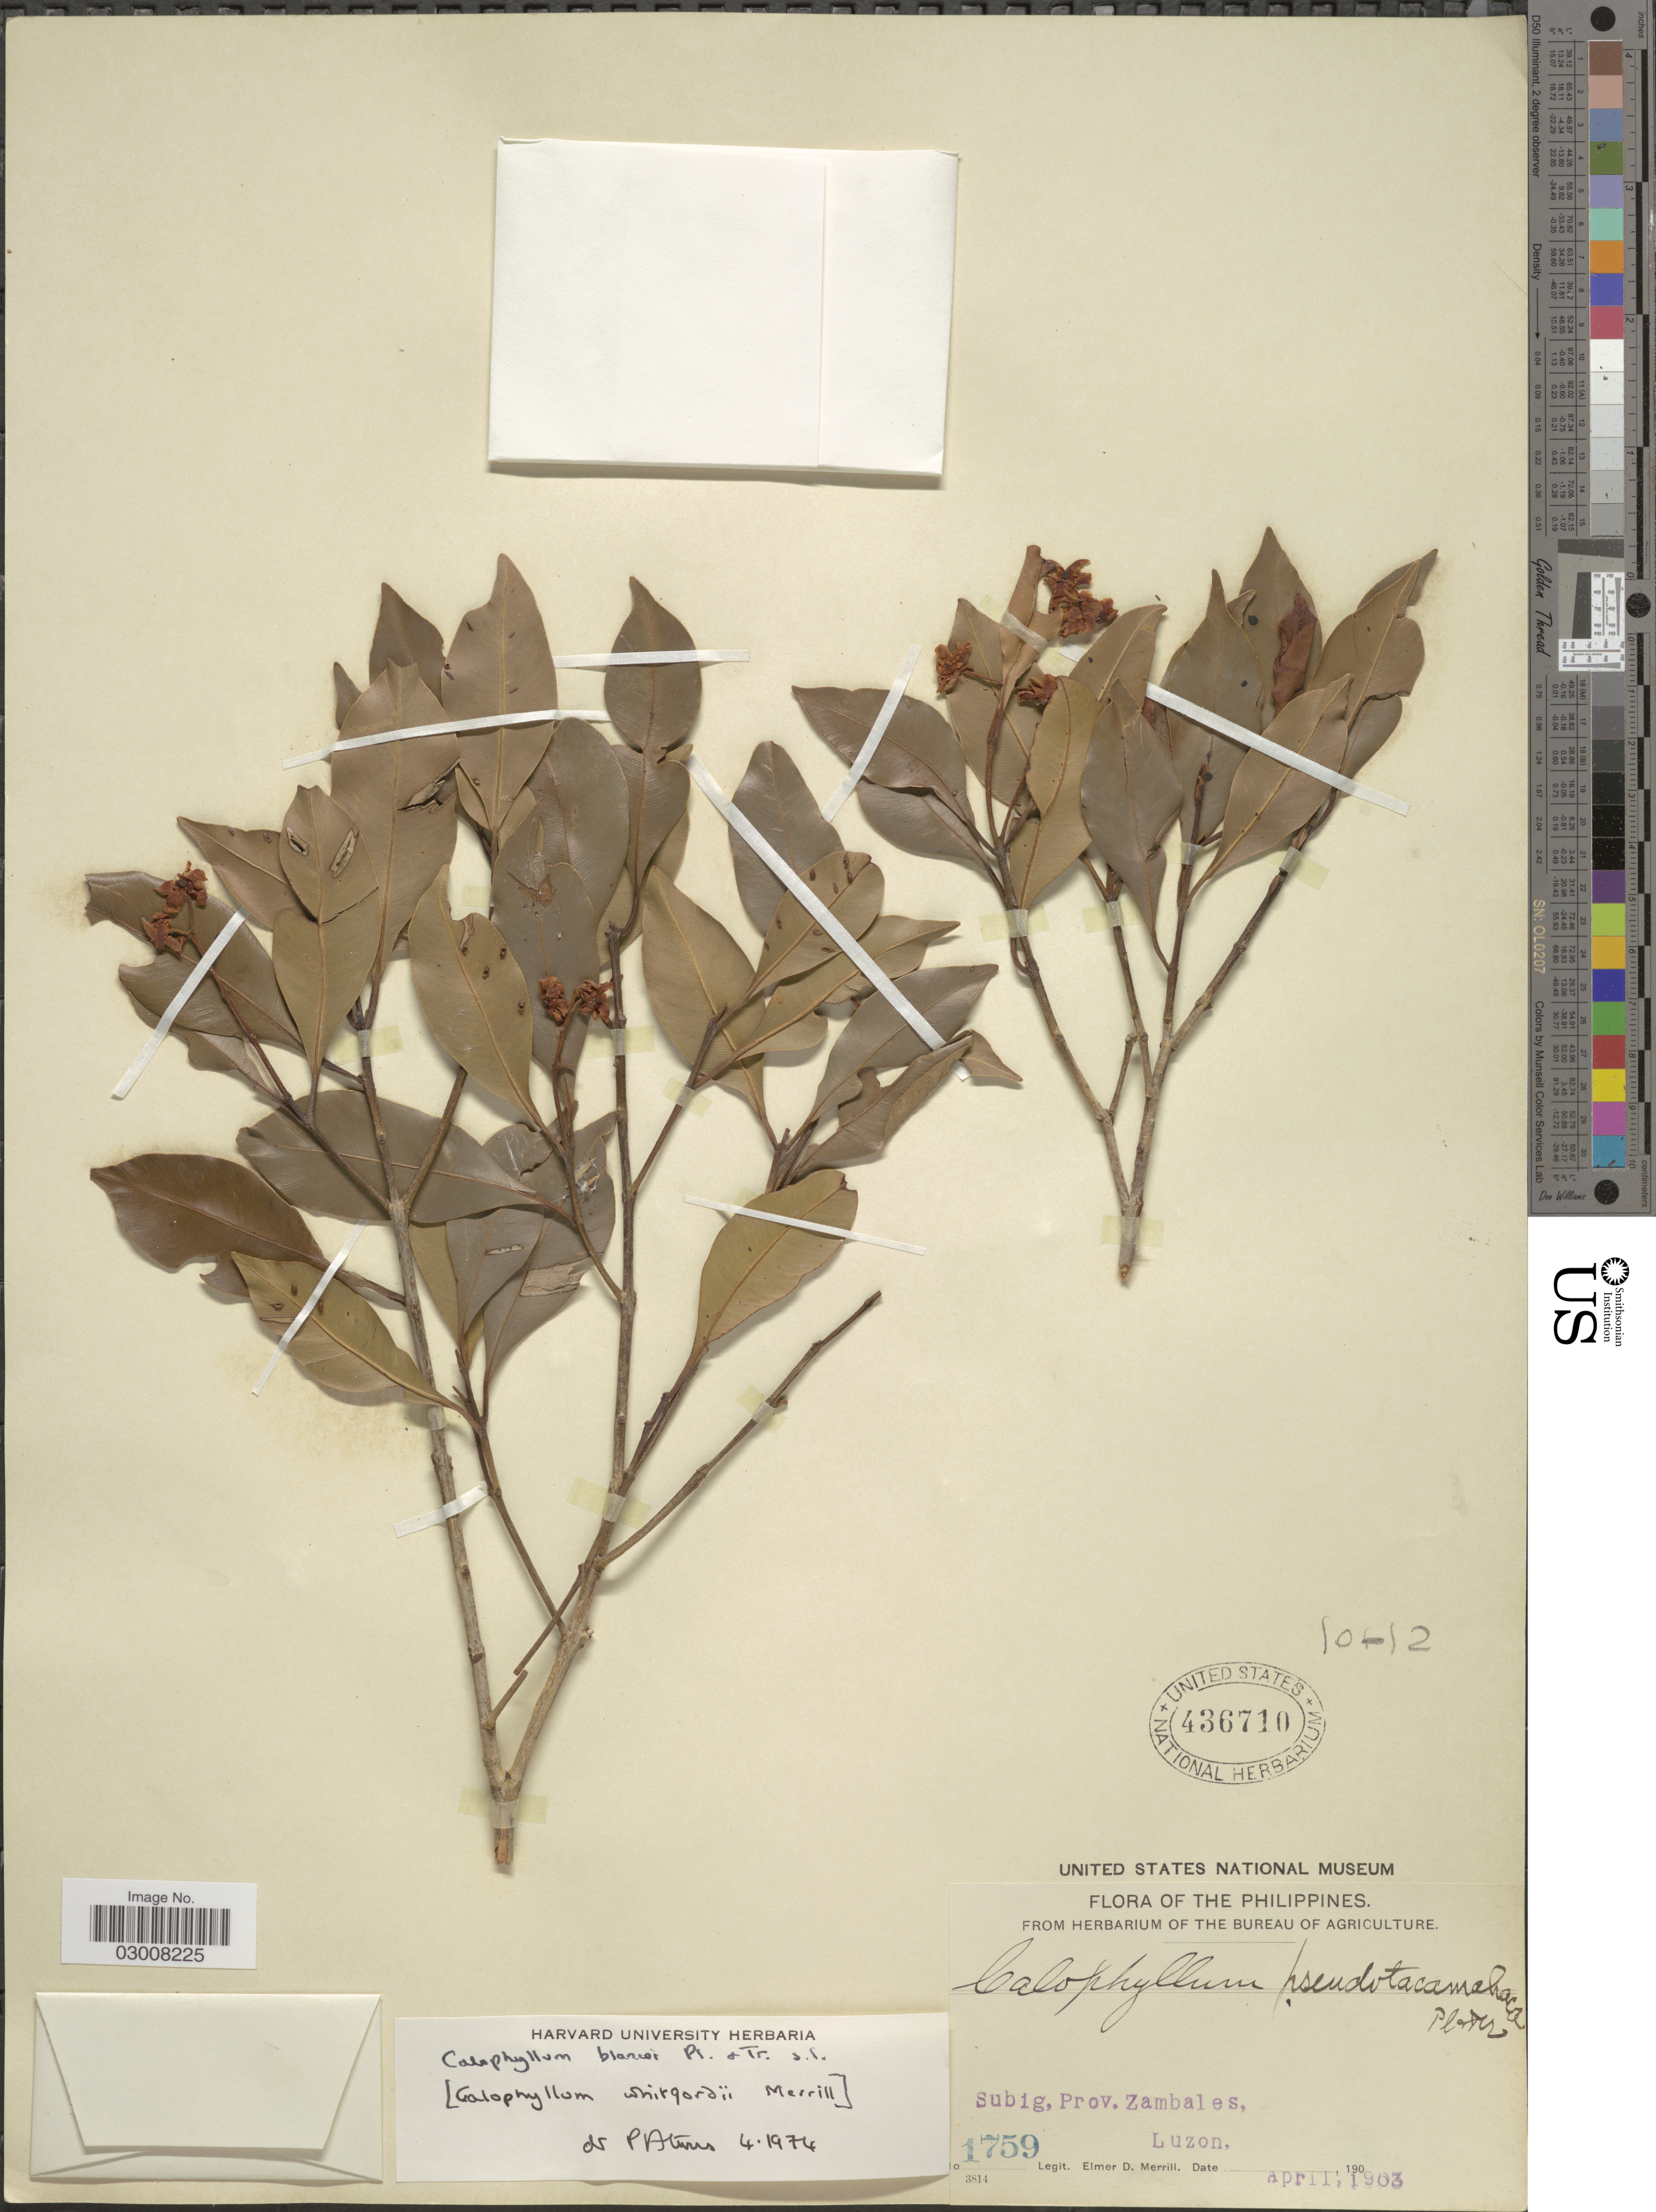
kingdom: Plantae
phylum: Tracheophyta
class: Magnoliopsida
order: Malpighiales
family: Calophyllaceae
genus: Calophyllum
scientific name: Calophyllum whitfordii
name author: Merr.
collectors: E. D. Merrill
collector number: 1759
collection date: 1903-04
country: Philippines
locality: Subig, Prov. Zambales, Luzon.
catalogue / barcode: US 436710